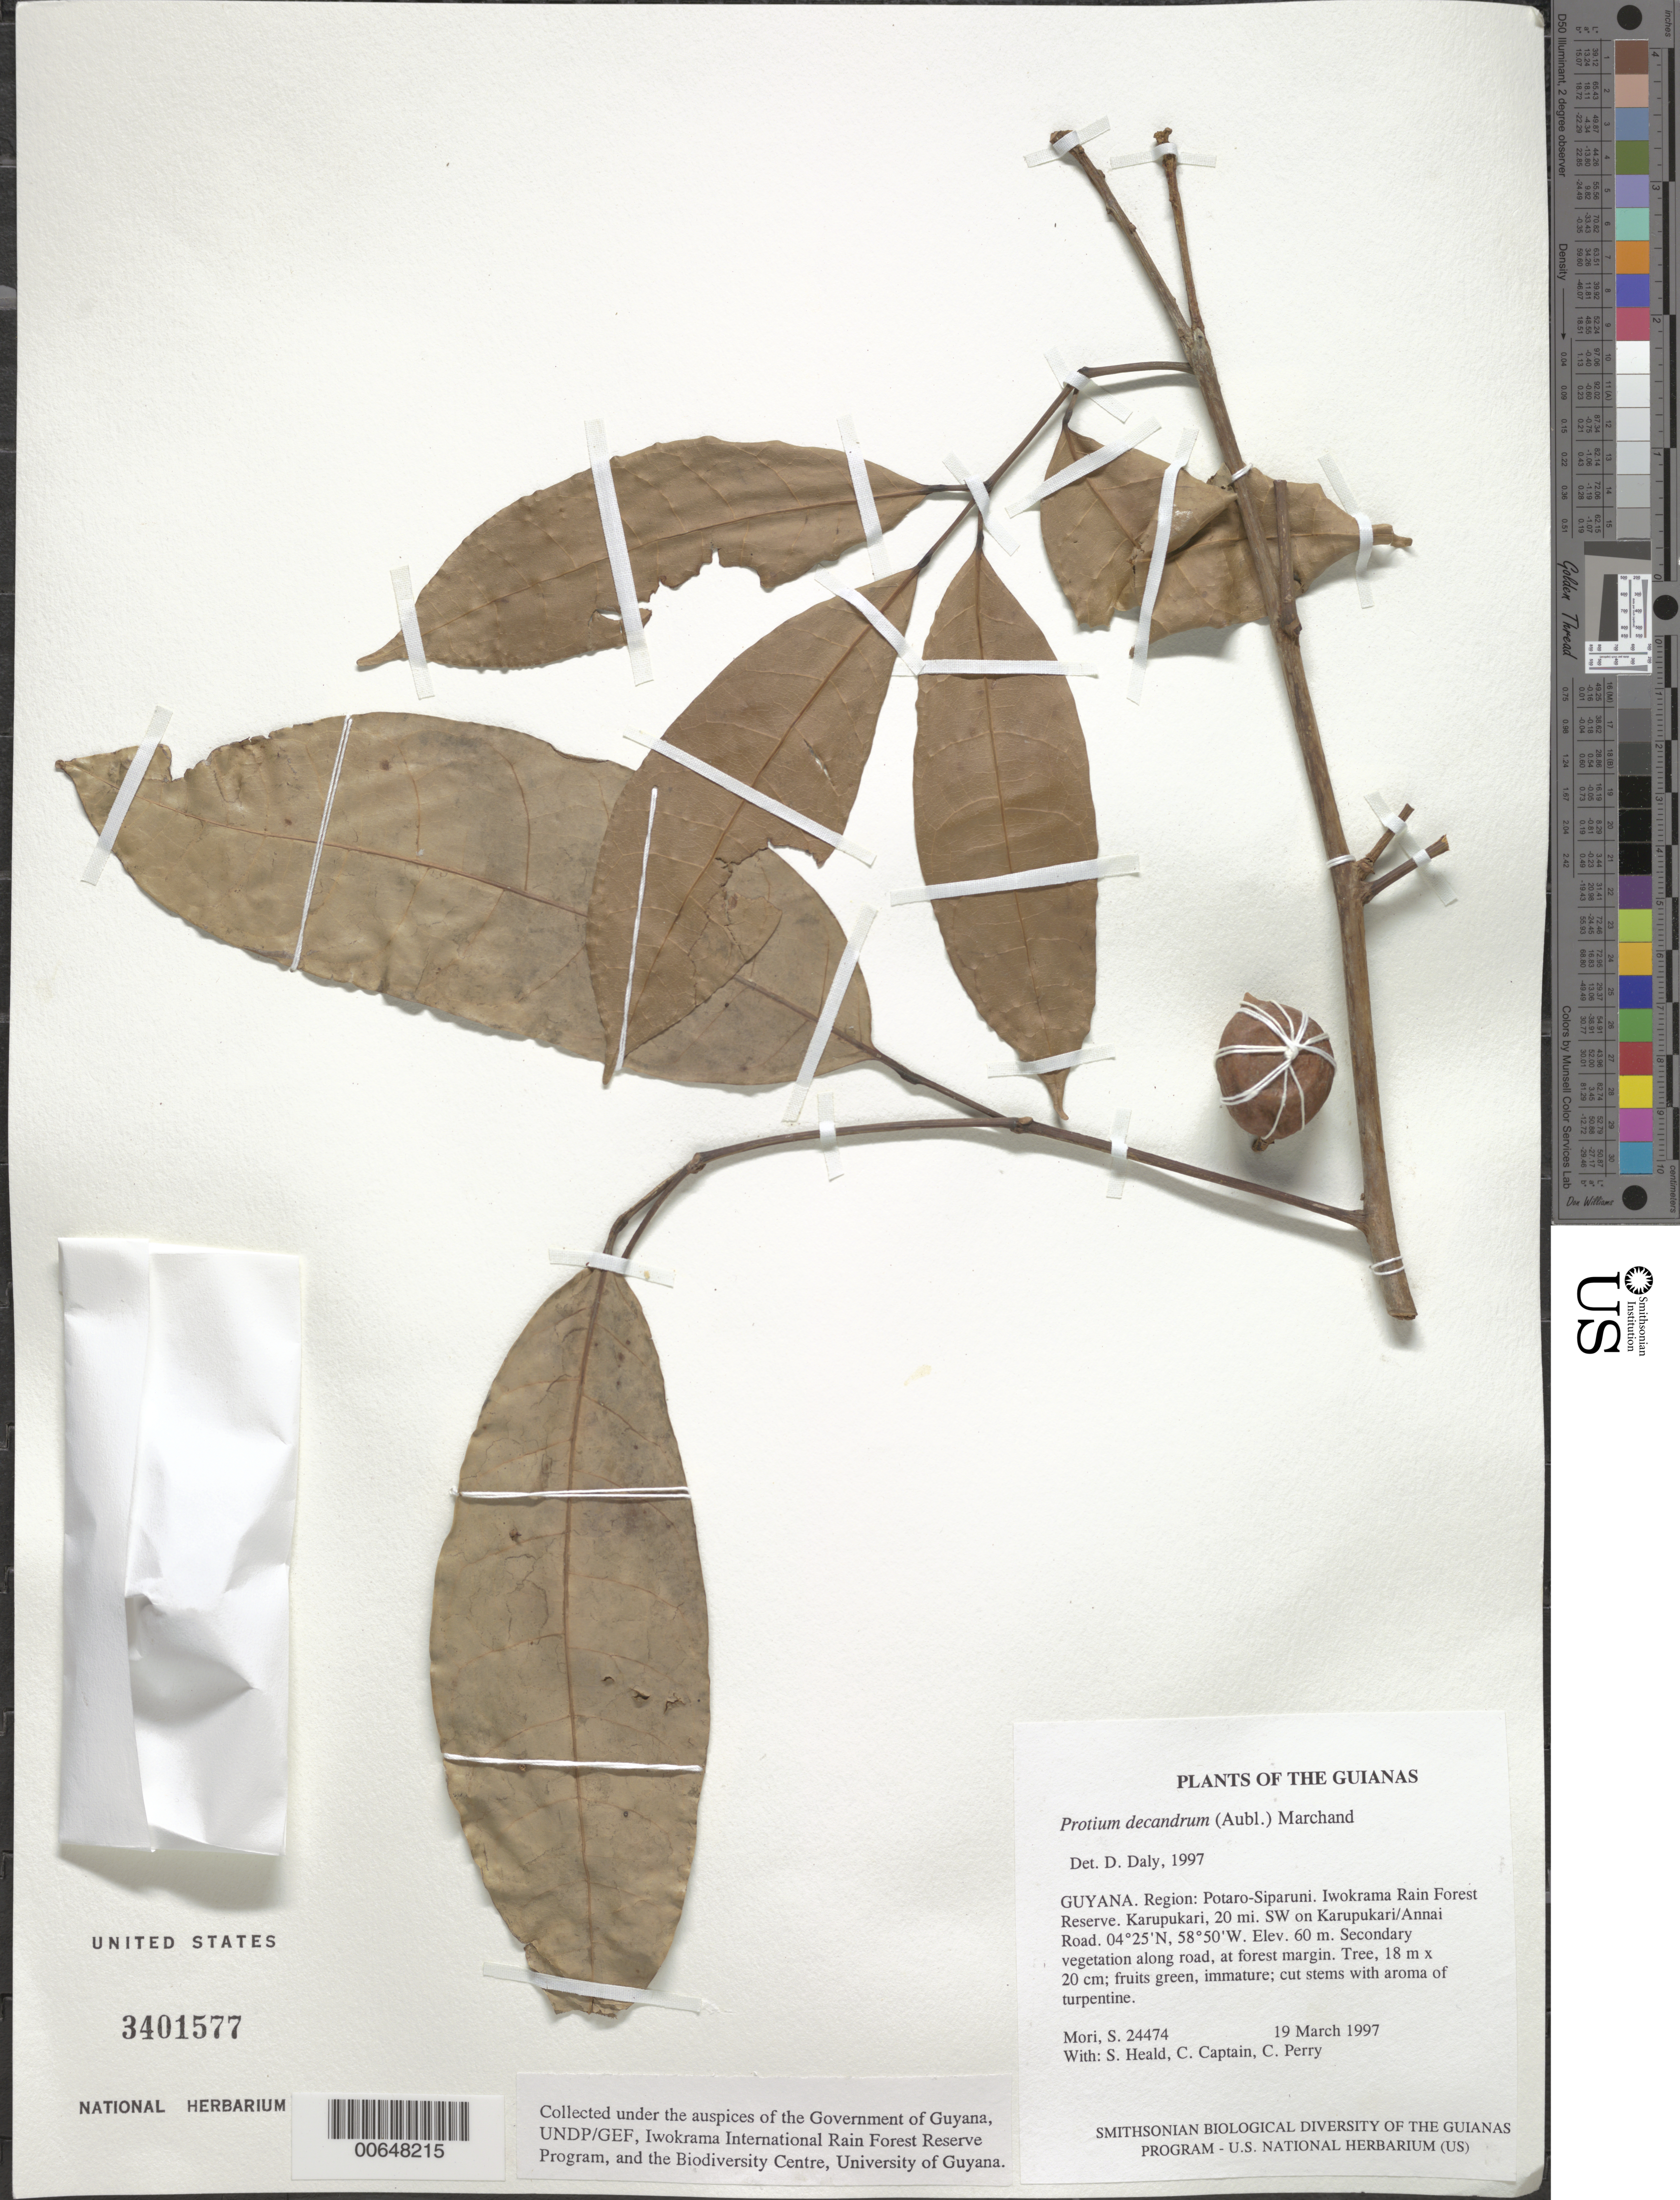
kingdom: Plantae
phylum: Tracheophyta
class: Magnoliopsida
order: Sapindales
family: Burseraceae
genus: Protium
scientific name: Protium decandrum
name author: (Aubl.) Marchand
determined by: Daly, D. C.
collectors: S. Mori, S. Heald, C. Captain & C. Perry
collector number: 24474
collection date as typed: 19 March 1997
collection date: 1997-03-19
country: Guyana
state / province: Potaro-Siparuni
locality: Iwokrama Rain Forest Reserve. Karupukari, 20 mi. SW on Karupukari/Annai Road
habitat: Secondary vegetation along road, at forest margin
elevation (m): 60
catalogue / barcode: US 3401577